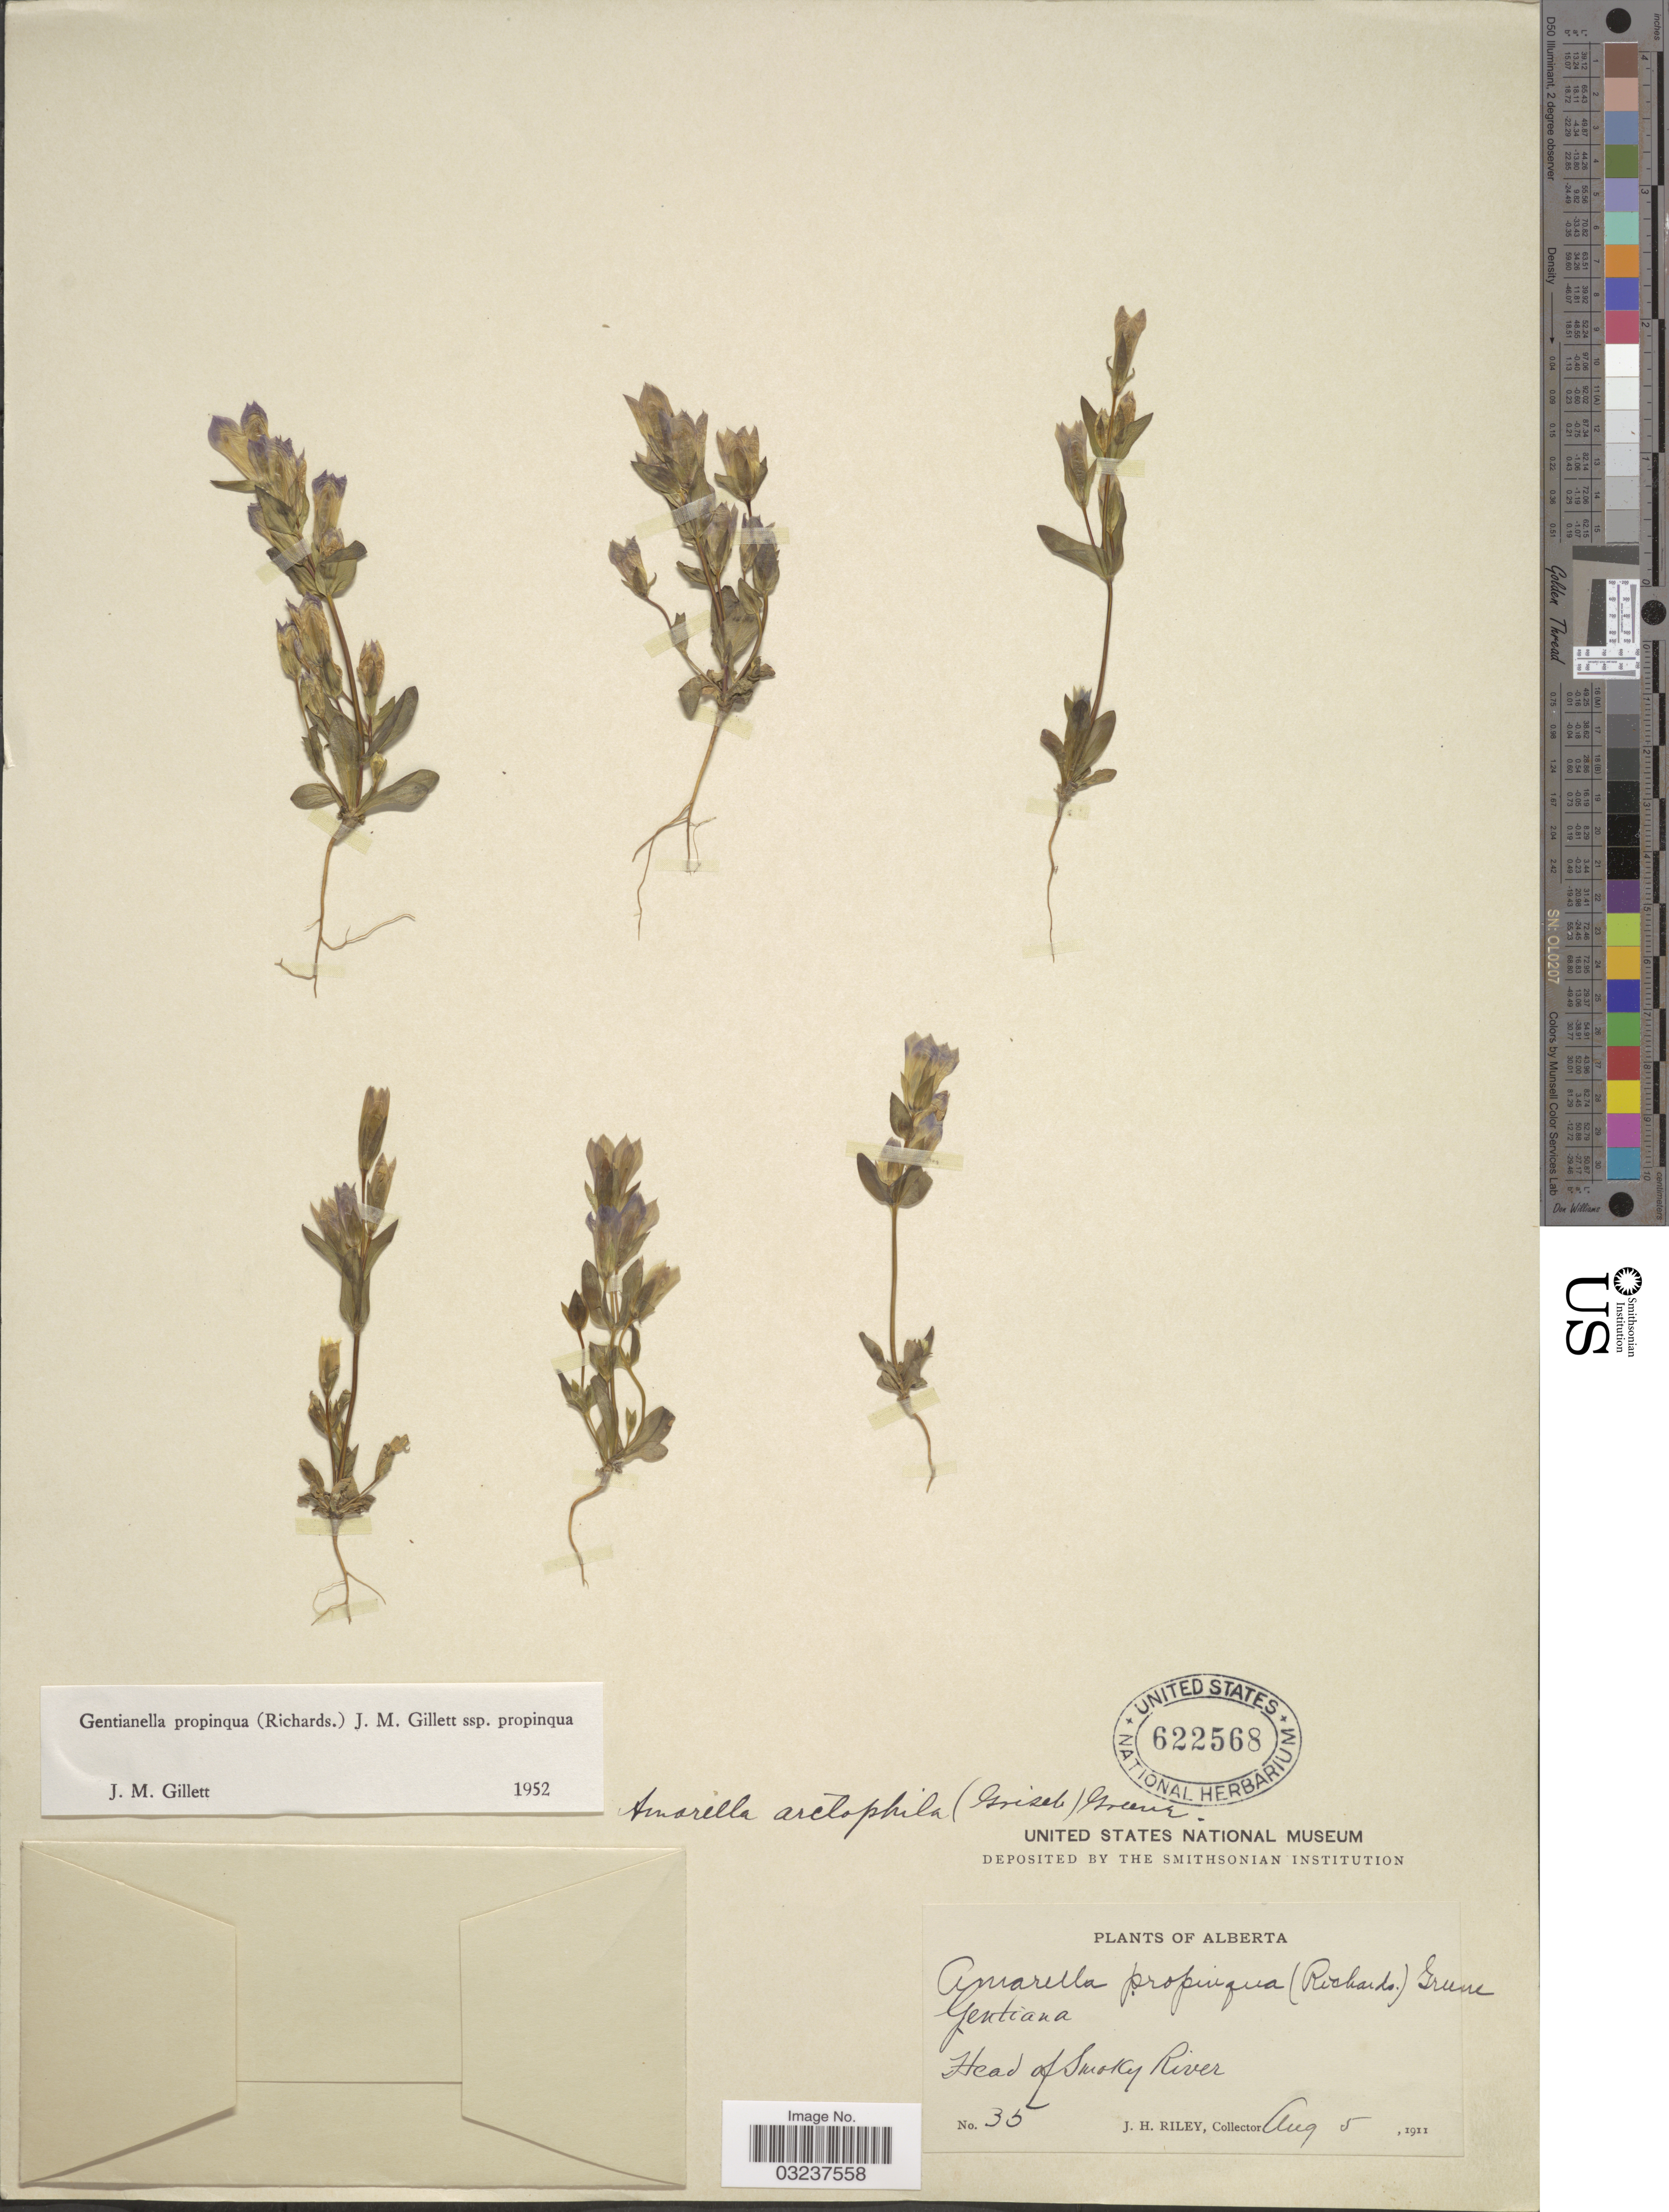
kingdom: Plantae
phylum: Tracheophyta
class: Magnoliopsida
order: Gentianales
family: Gentianaceae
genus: Gentianella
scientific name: Gentianella propinqua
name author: (Richardson) J.M. Gillett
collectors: J. H. Riley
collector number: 35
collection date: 1911-08-05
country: Canada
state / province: Alberta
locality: Head of Smokey River.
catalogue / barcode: US 622568